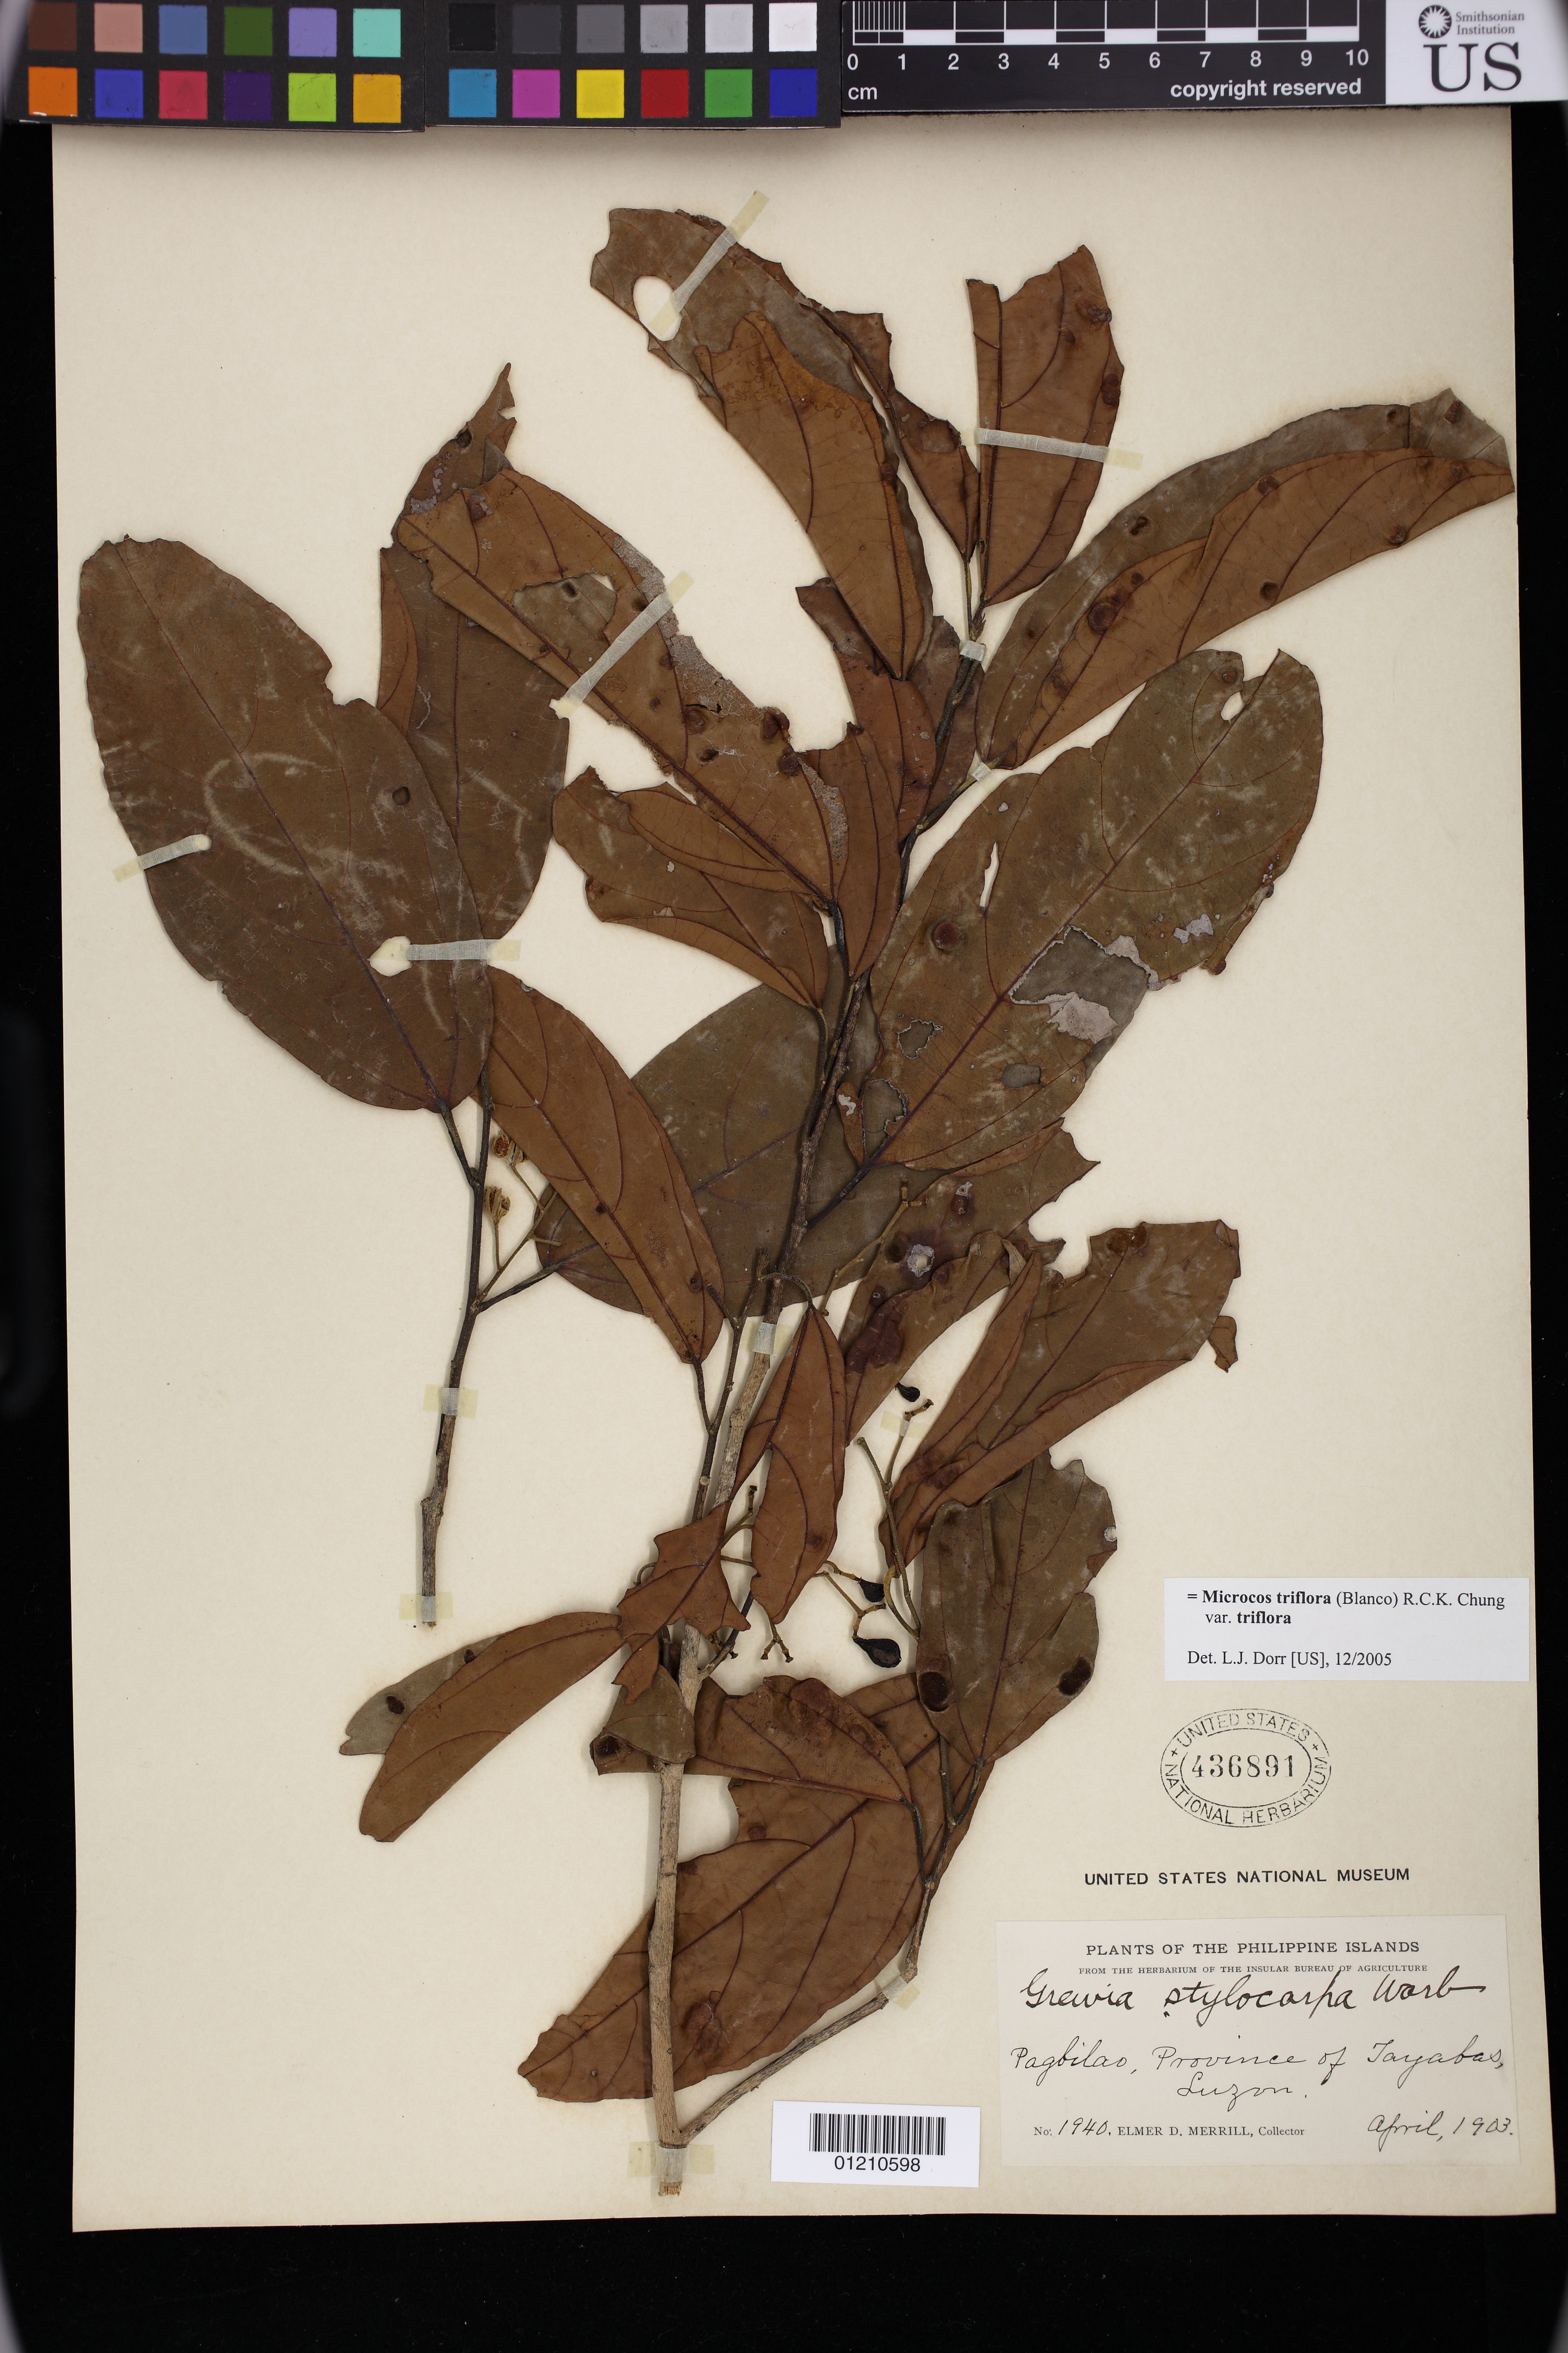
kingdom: Plantae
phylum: Tracheophyta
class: Magnoliopsida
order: Malvales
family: Malvaceae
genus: Microcos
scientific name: Microcos triflora var. triflora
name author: (Blanco) R.C.K. Chung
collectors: E. D. Merrill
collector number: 1940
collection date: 1903-04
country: Philippines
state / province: Calabarzon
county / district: Quezon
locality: Pagbilao. Luzon.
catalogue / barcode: US 436891